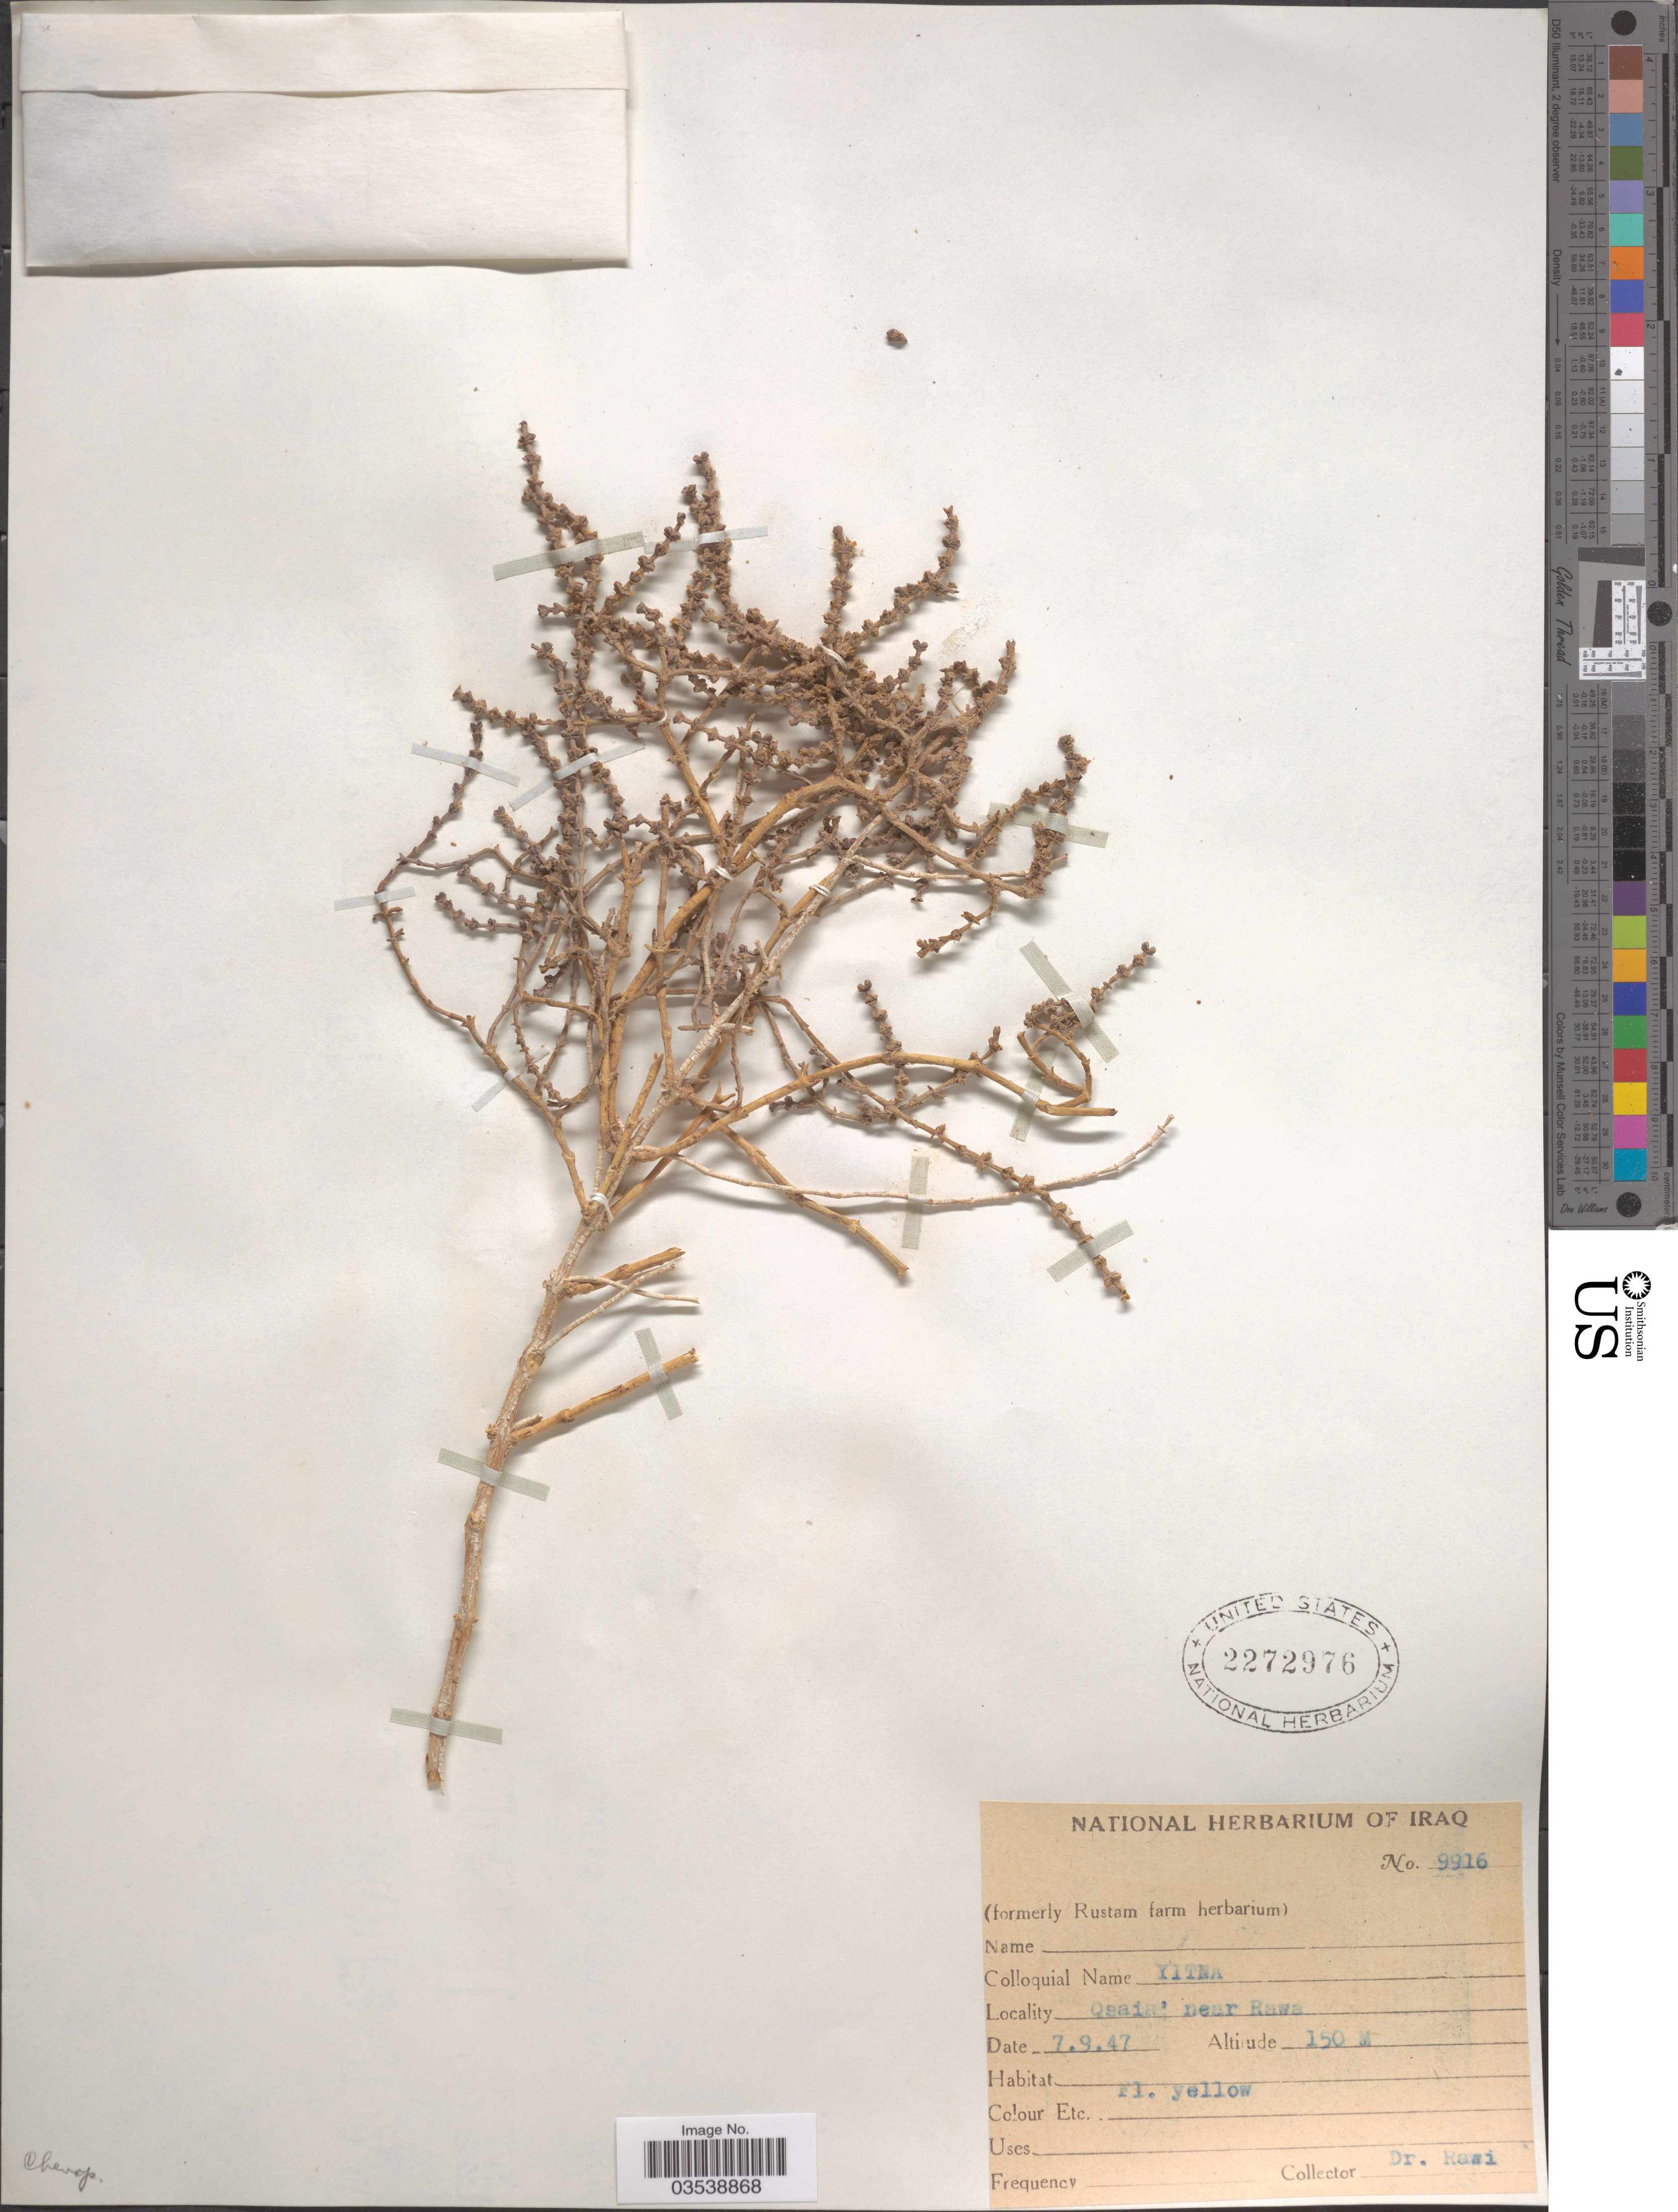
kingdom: Plantae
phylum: Tracheophyta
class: Magnoliopsida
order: Caryophyllales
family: Amaranthaceae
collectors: -. Rawi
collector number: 9916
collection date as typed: Transcribed d/m/y: 7/9/47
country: Iraq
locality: Qsaia' near Rawa.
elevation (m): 150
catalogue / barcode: US 2272976